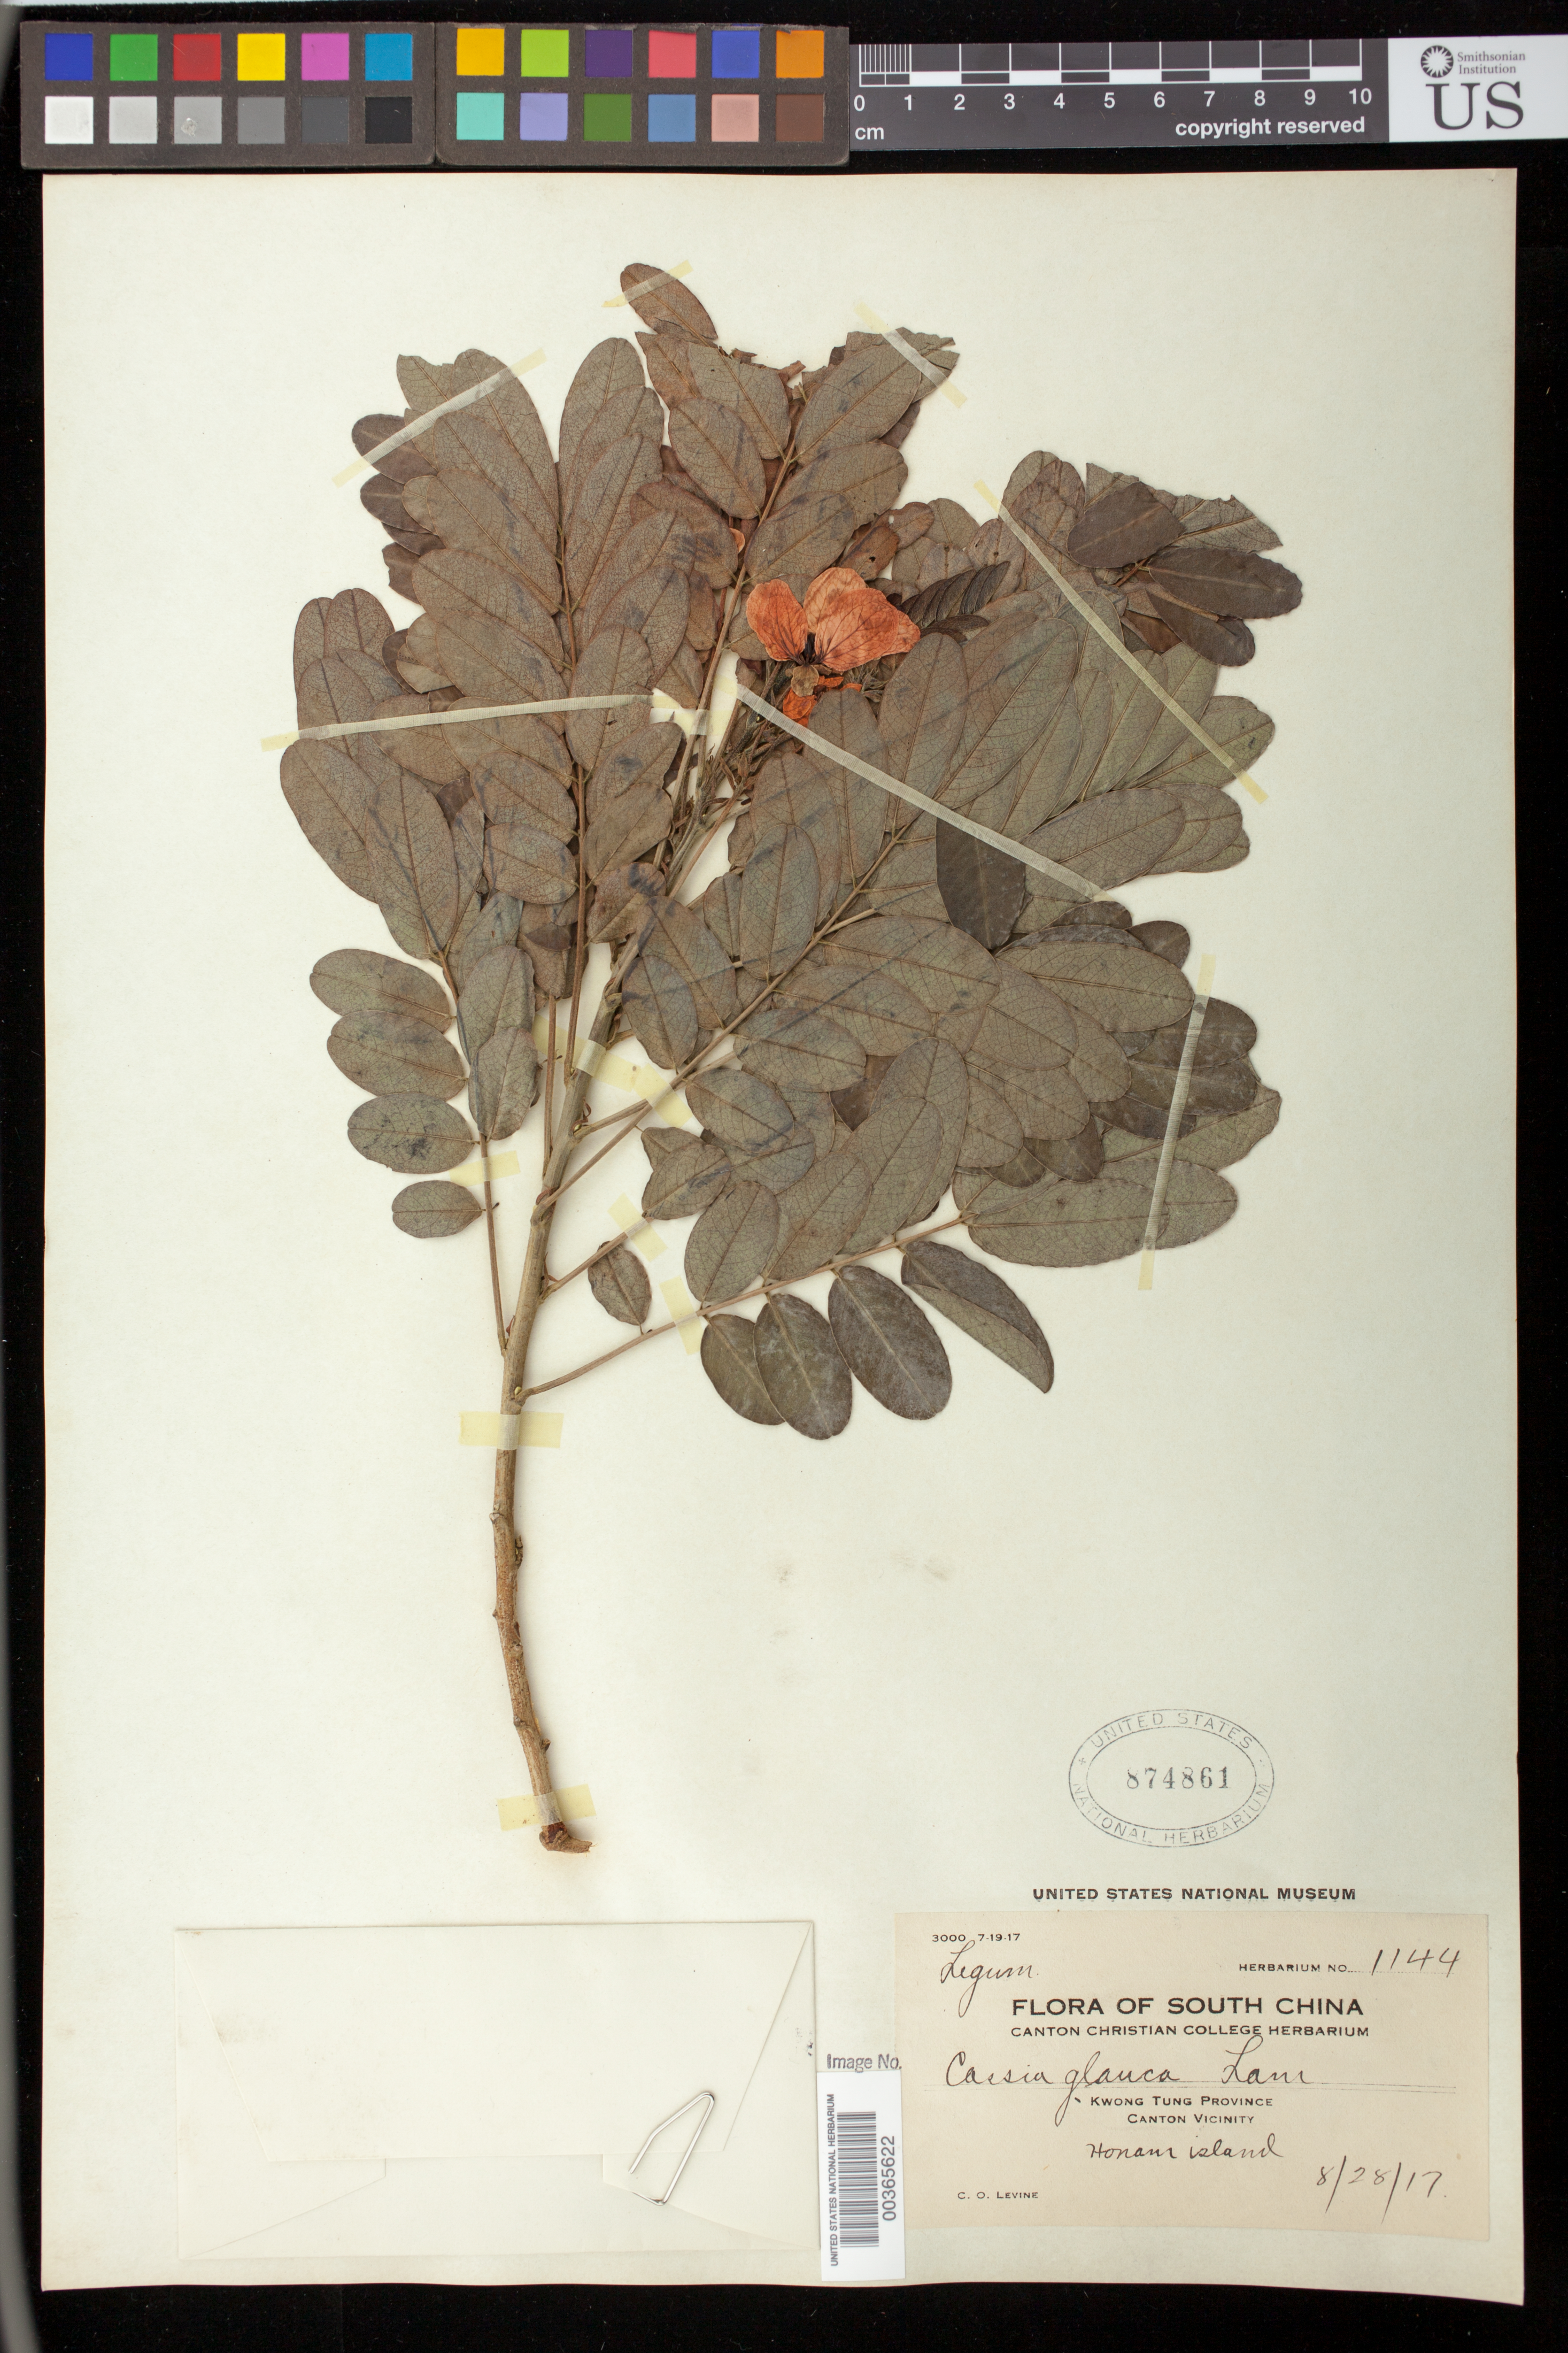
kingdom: Plantae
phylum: Tracheophyta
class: Magnoliopsida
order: Fabales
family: Fabaceae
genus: Senna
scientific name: Senna surattensis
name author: (Burm. f.) H.S. Irwin & Barneby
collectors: C. O. Levine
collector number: Herb. No. 1144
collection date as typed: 28 Aug 1917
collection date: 1917-08-28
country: China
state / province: Guangdong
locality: Canton vicinity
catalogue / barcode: US 874861